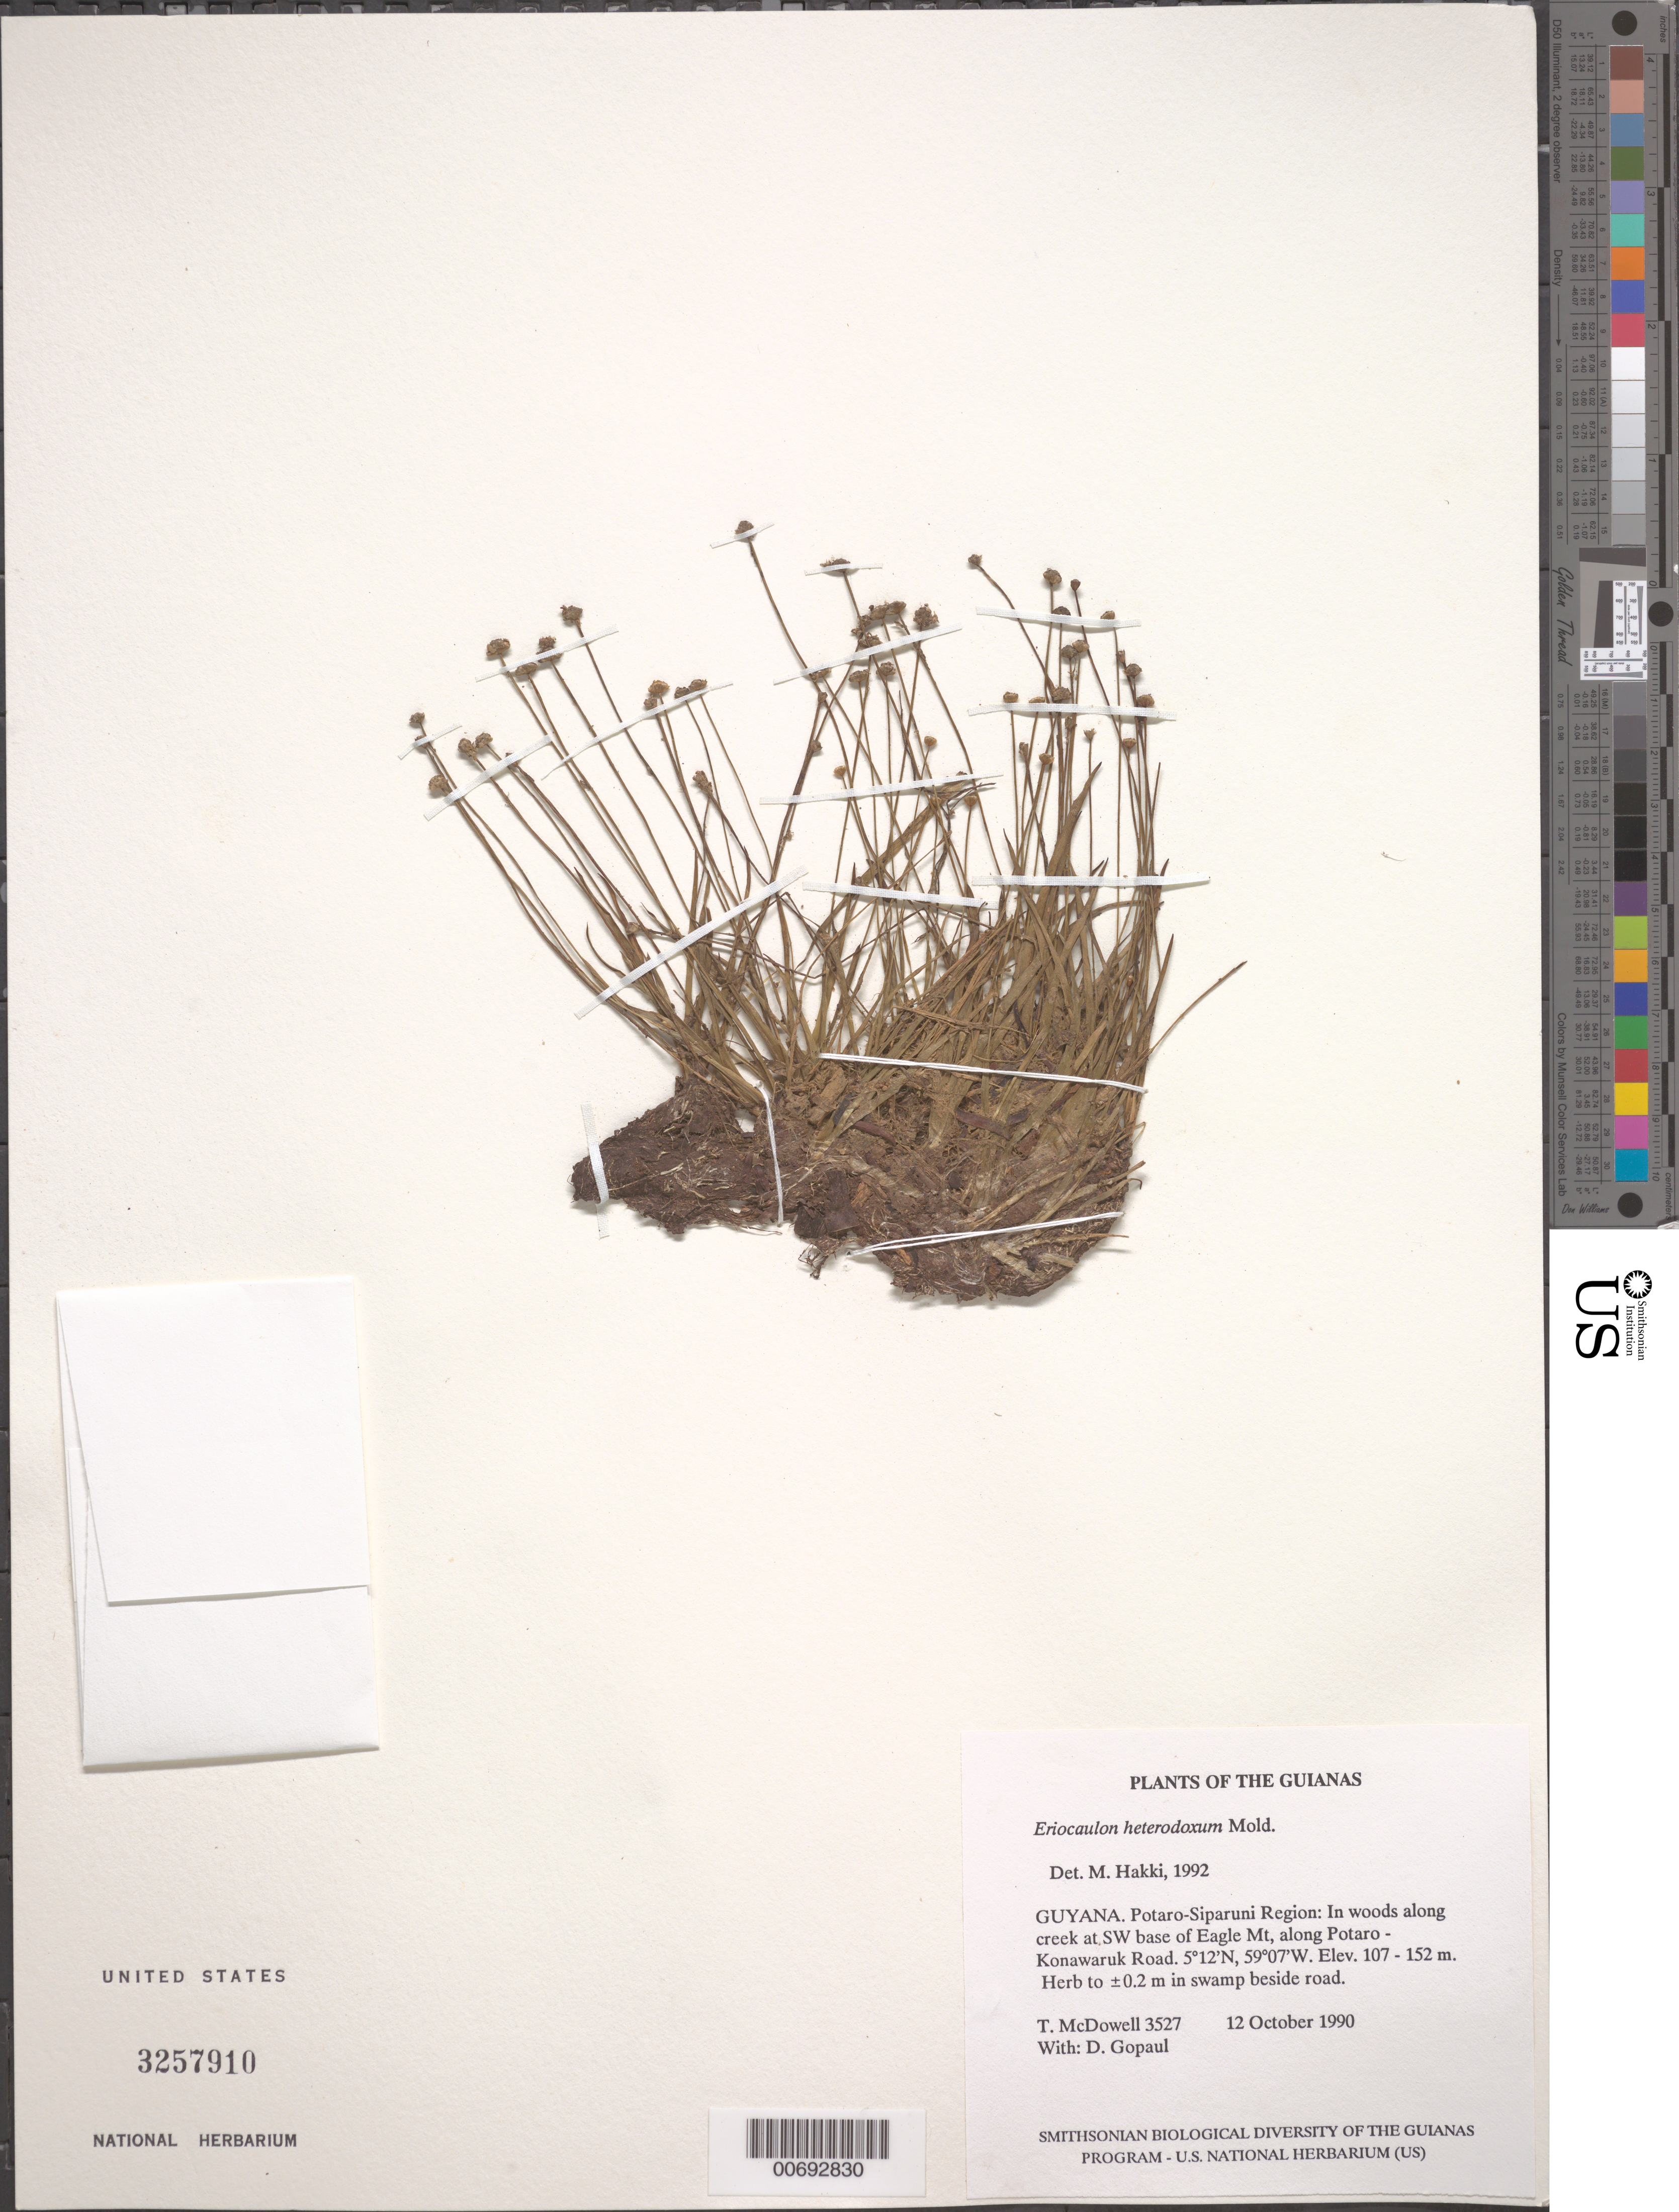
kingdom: Plantae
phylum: Tracheophyta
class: Liliopsida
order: Poales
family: Eriocaulaceae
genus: Eriocaulon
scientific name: Eriocaulon heterodoxum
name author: Moldenke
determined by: Hakki, M. J.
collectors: T. McDowell & D. Gopaul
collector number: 3527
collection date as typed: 12 October 1990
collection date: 1990-10-12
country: Guyana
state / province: Potaro-Siparuni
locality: In woods along creek at SW base of Eagle Mt and along Potaro - Konawaruk Road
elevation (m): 107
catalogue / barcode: US 3257910